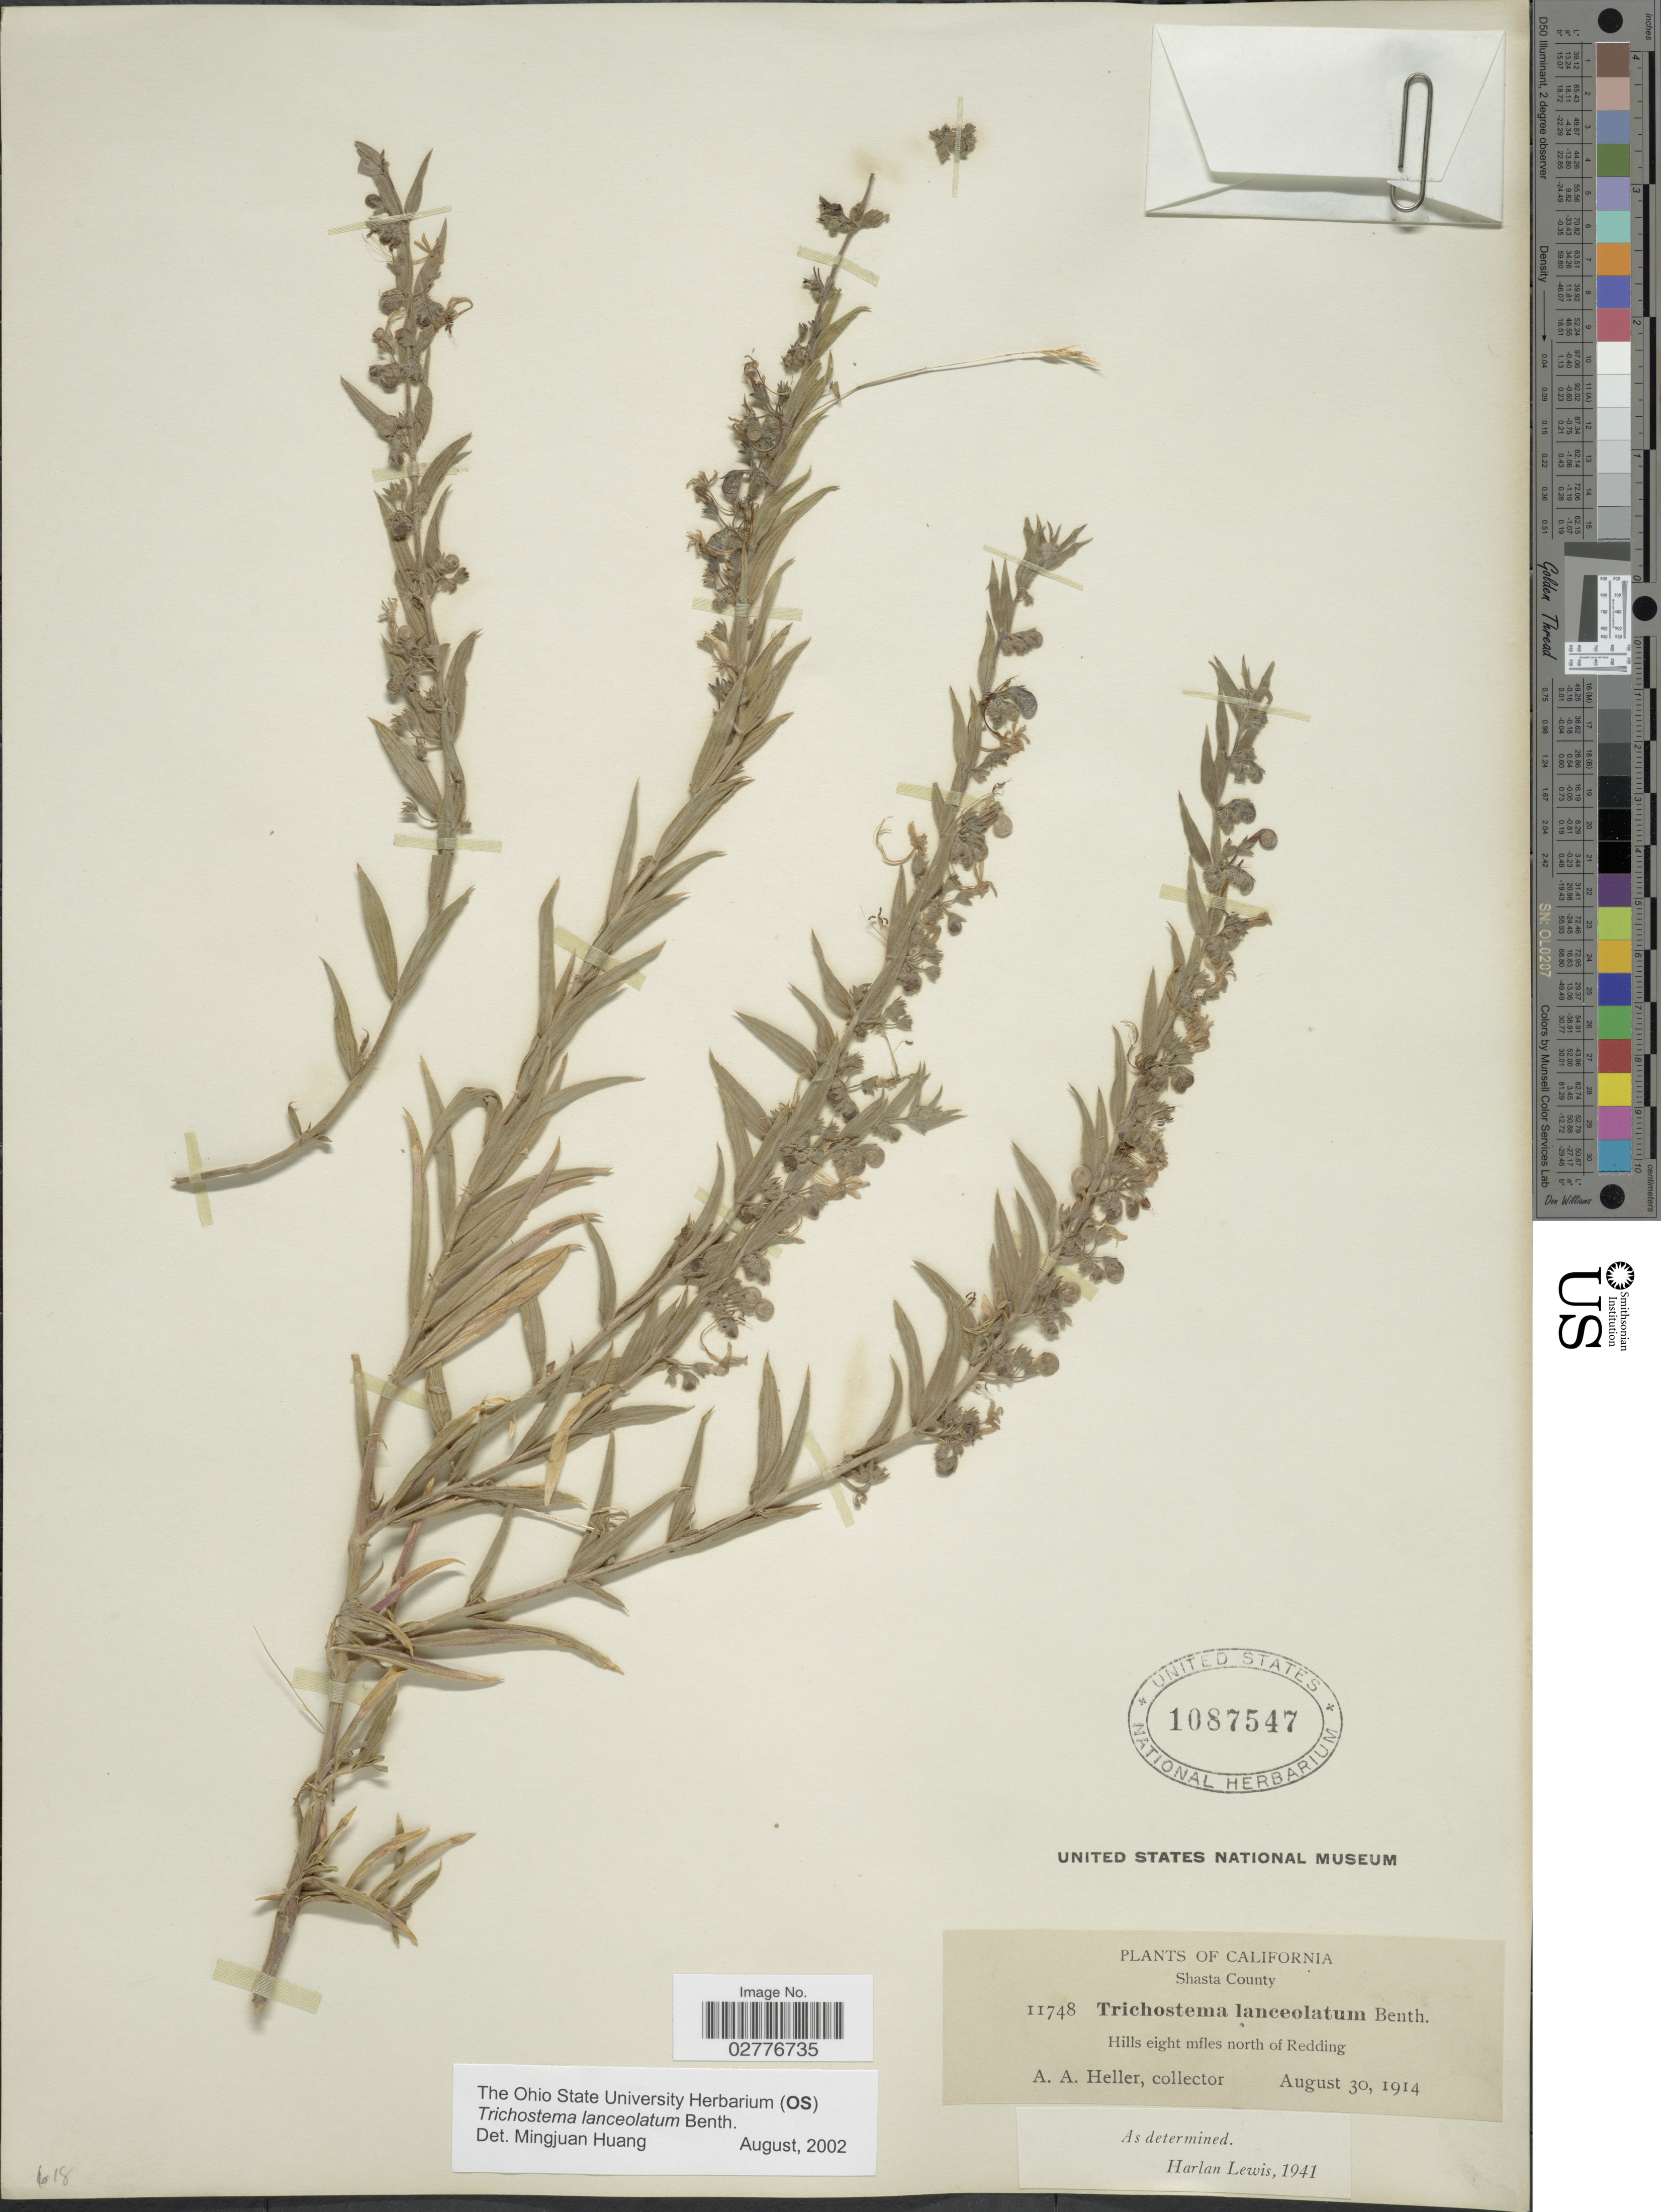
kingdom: Plantae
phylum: Tracheophyta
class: Magnoliopsida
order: Lamiales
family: Lamiaceae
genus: Trichostema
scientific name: Trichostema lanceolatum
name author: Benth.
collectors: A. A. Heller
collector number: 11748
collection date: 1914-08-30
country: United States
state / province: California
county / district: Shasta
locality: Shasta County. Hills eight miles north of Redding.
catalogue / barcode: US 1087547